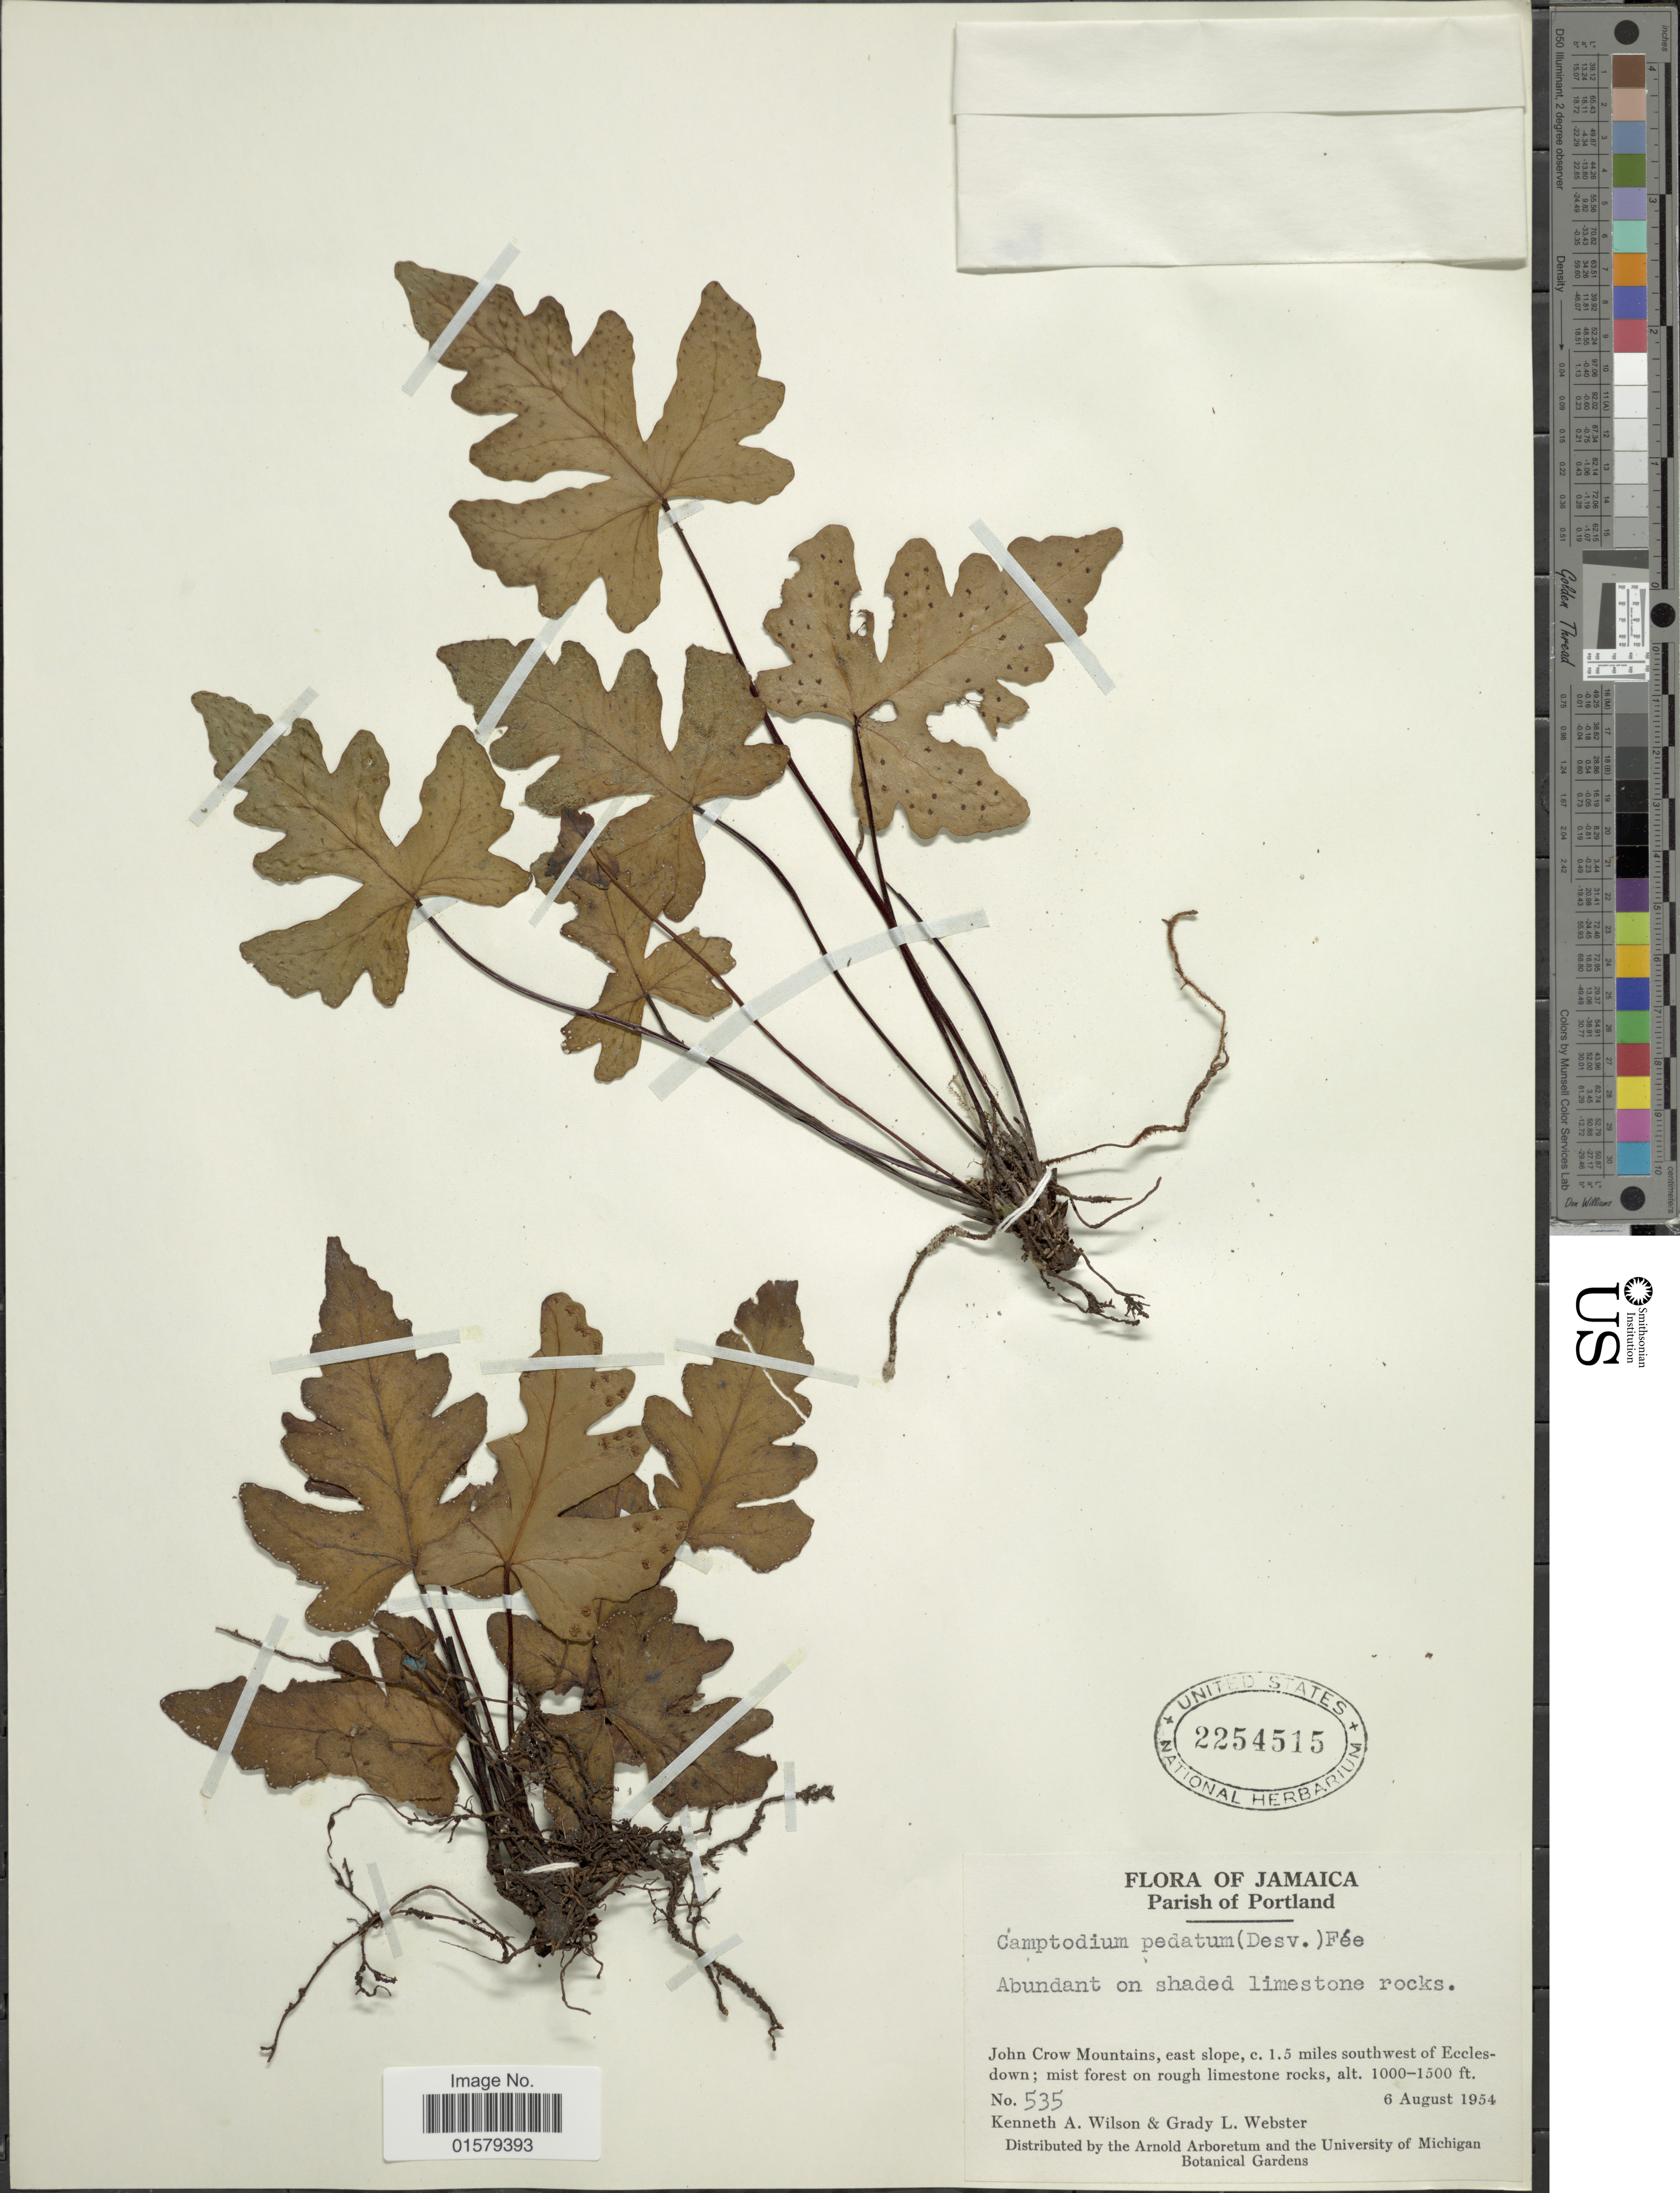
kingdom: Plantae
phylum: Tracheophyta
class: Polypodiopsida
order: Polypodiales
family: Tectariaceae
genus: Tectaria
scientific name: Tectaria pedata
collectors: K. A. Wilson & G. L. Webster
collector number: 535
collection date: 1954-08-06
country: Jamaica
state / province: Portland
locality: John Crow Mountains, east slope, c. 1.5 miles southwest of Ecclesdown; mist forest on rough limestone rocks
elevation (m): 305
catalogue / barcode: US 2254515